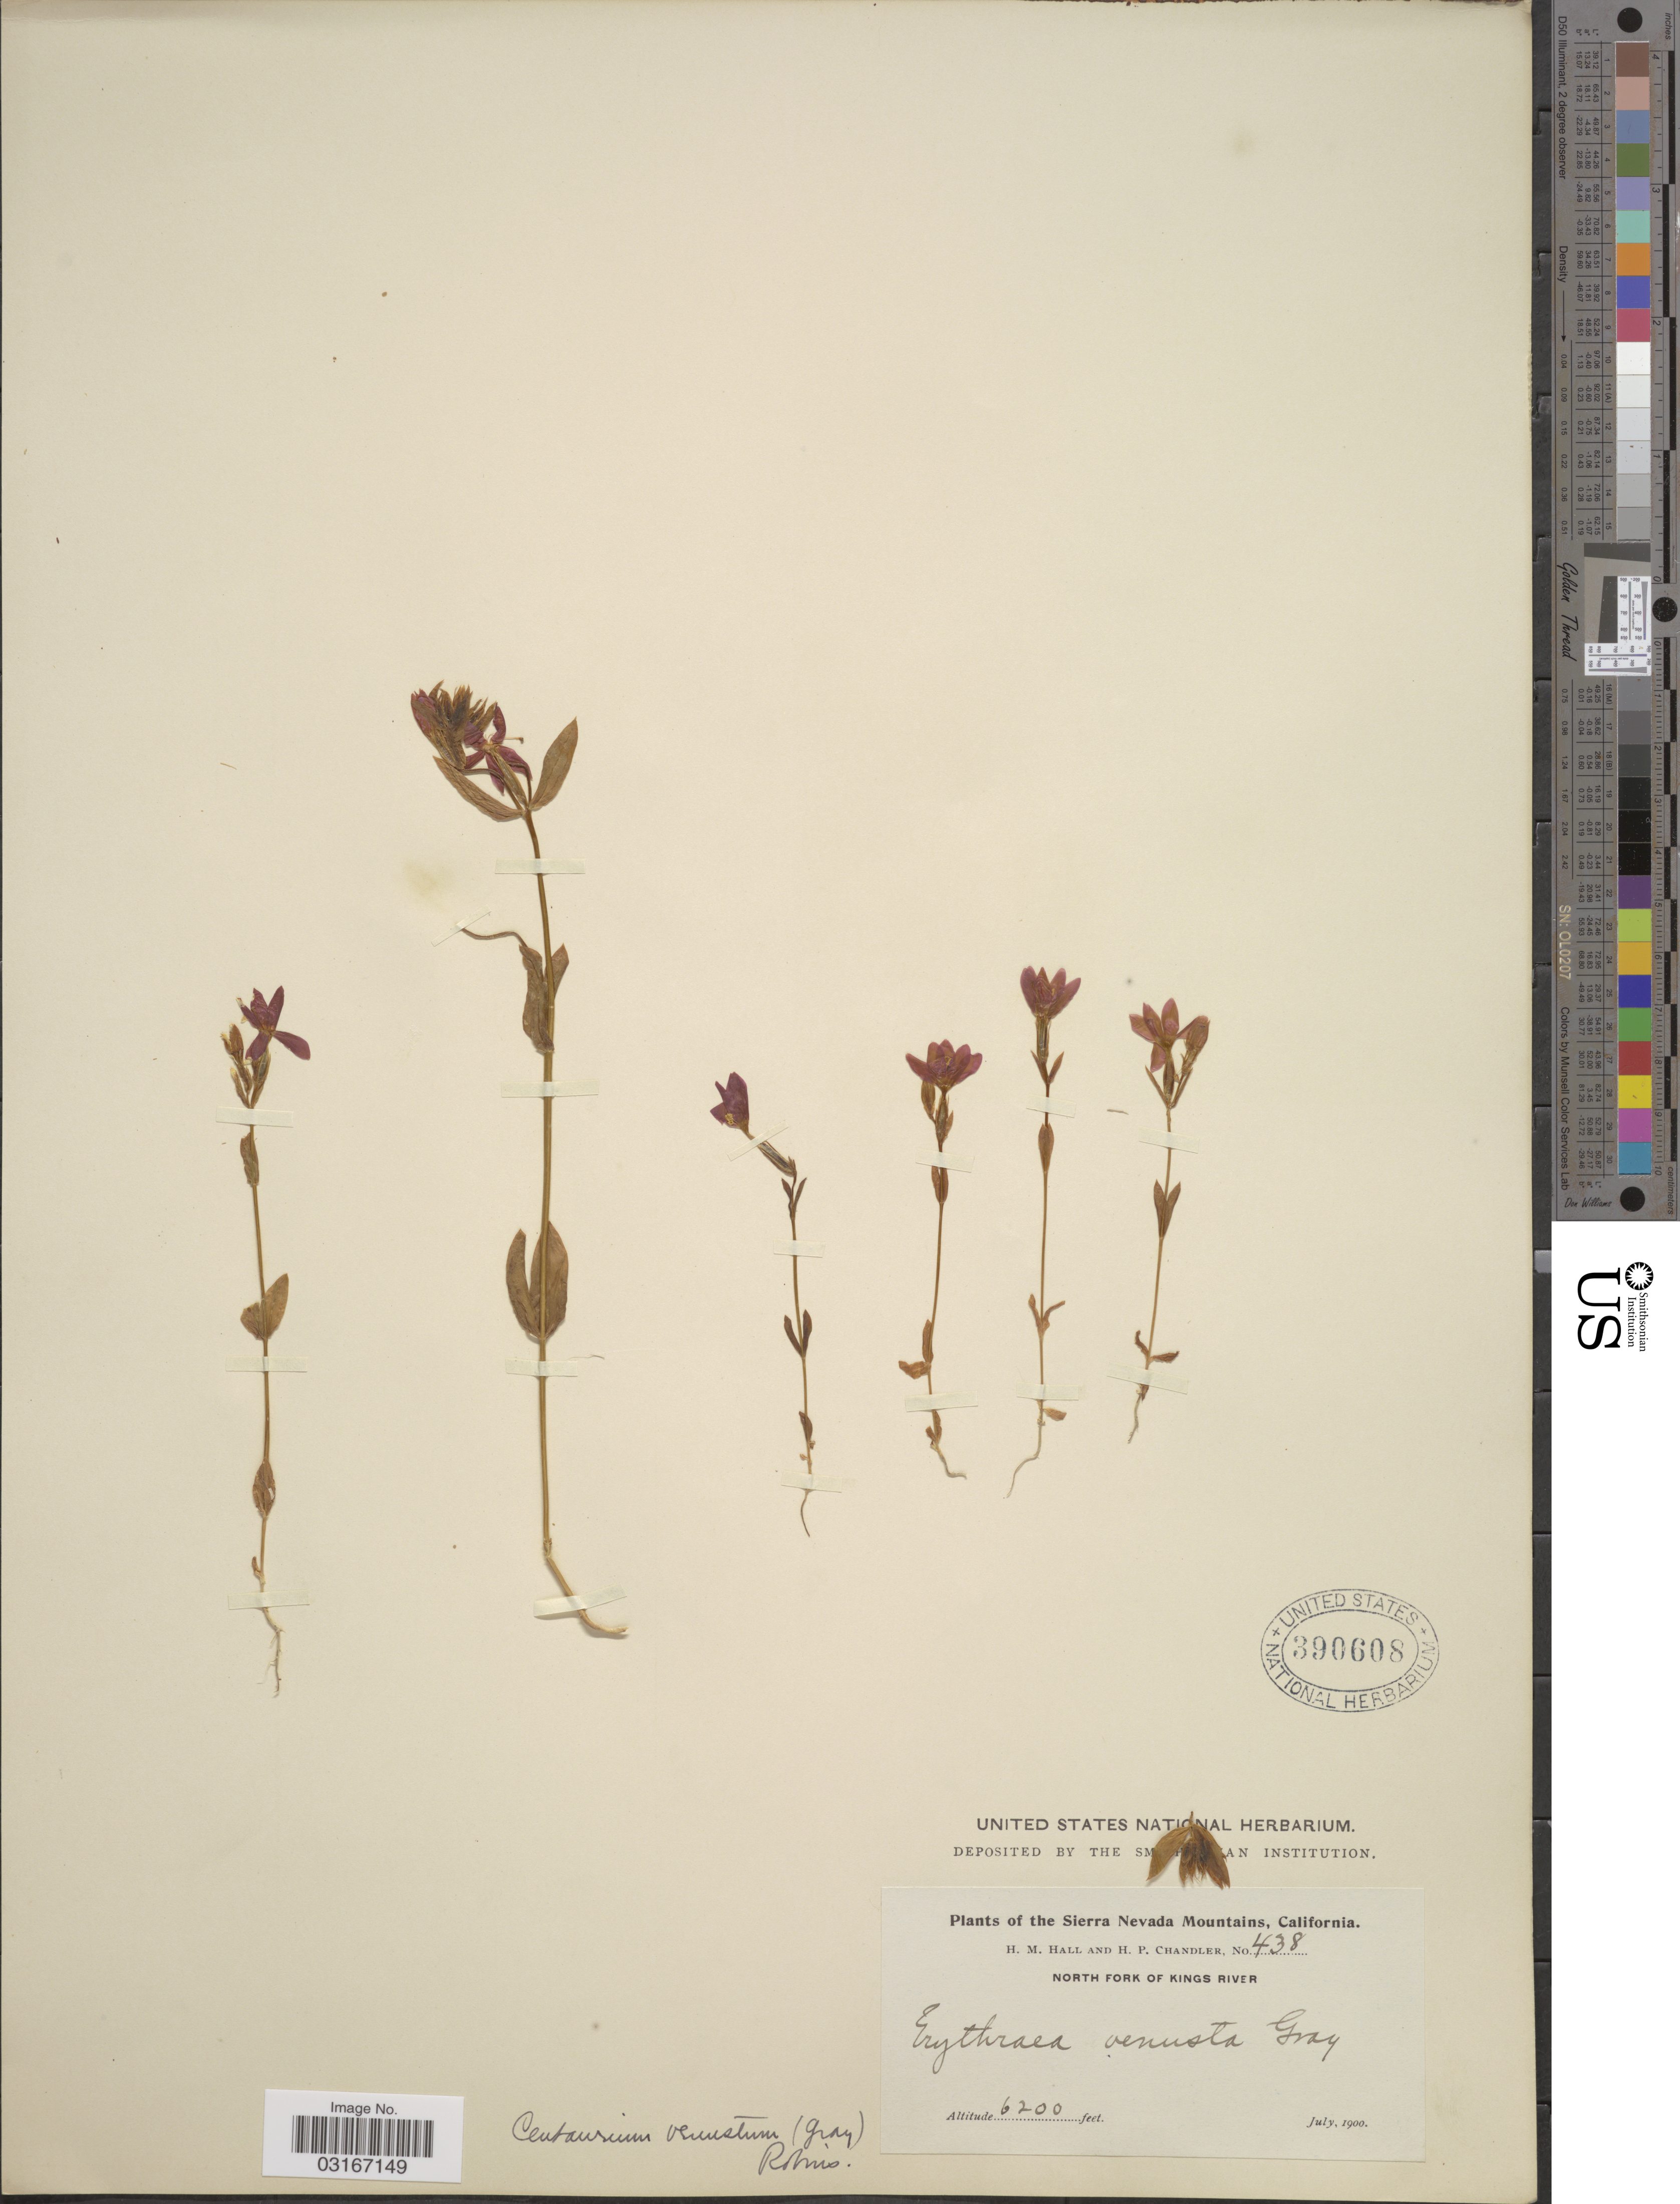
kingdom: Plantae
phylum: Tracheophyta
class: Magnoliopsida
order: Gentianales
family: Gentianaceae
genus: Centaurium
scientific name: Centaurium venustum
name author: (A. Gray) B.L. Rob.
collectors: H. M. Hall & H. Chandler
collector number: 438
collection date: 1900-07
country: United States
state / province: California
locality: Sierra Nevada Mountains. North Fork of Kings River.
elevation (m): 1890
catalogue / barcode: US 390608